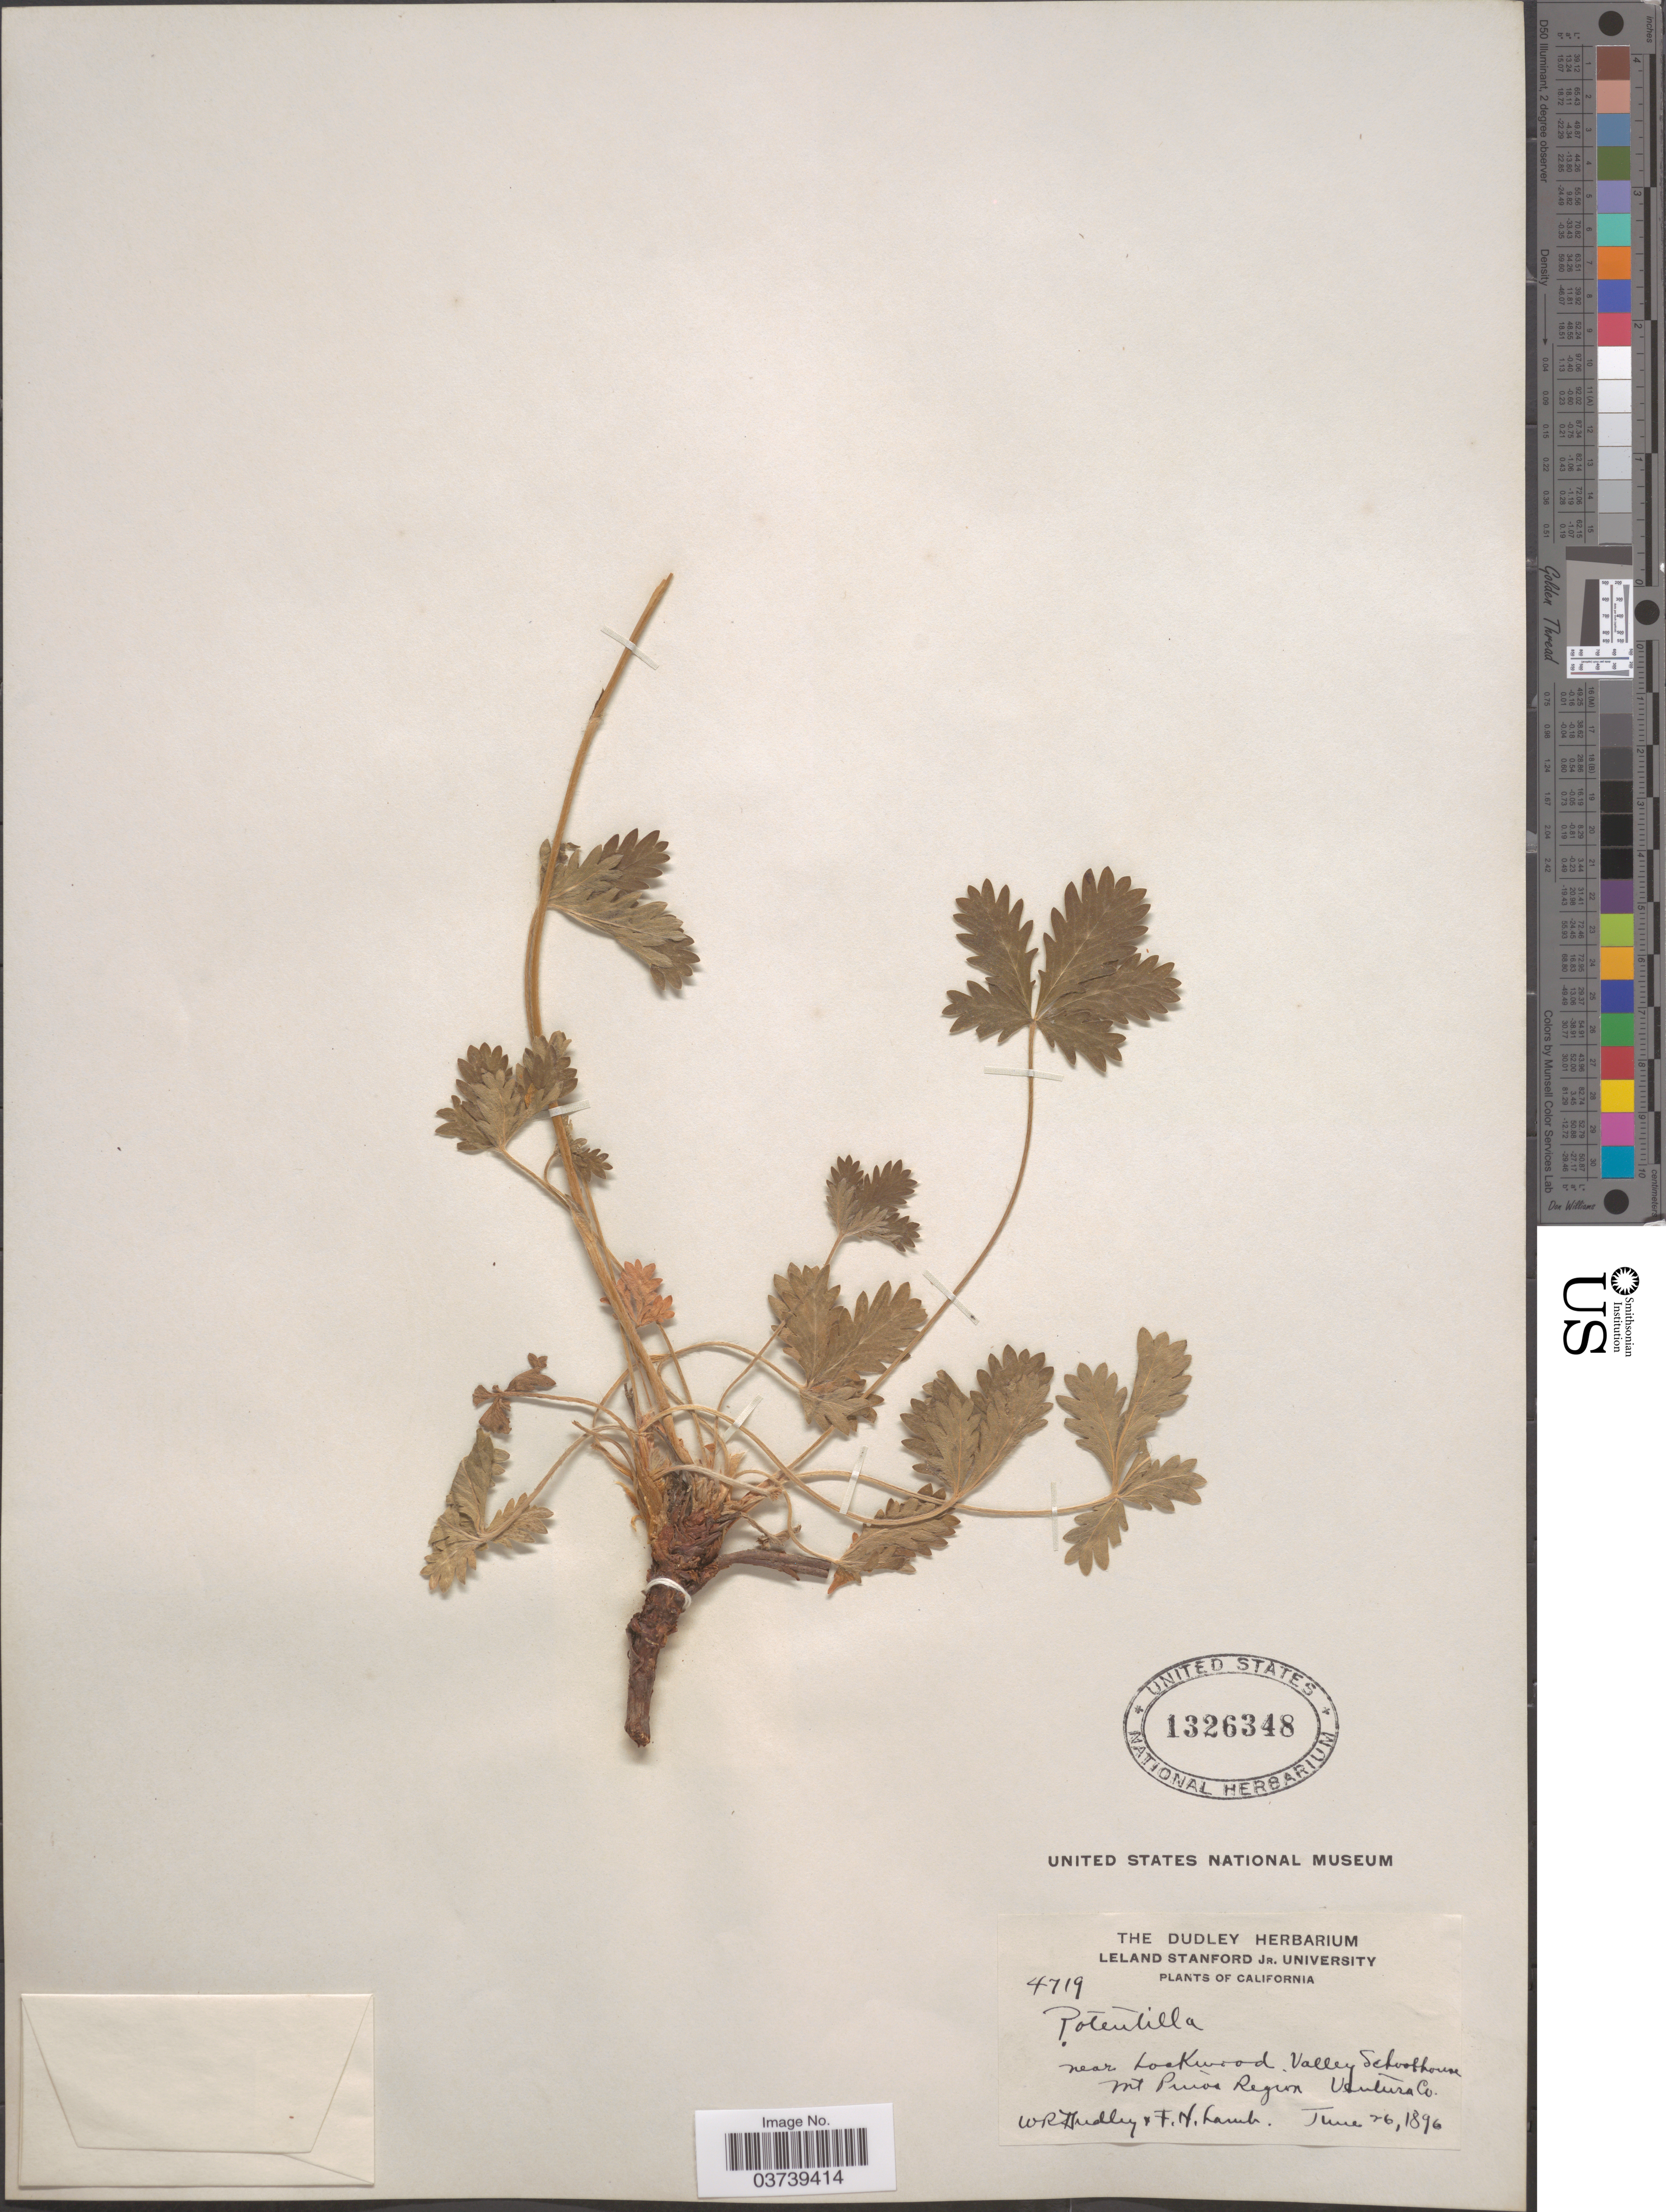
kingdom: Plantae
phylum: Tracheophyta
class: Magnoliopsida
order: Rosales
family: Rosaceae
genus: Potentilla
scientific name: Potentilla sp.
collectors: W. Hudley & F. H. Lamb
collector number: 4719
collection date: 1896-06-26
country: United States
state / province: California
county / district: Ventura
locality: Near Lockwood, Valley Schoolhouse, Mt. Pinos Region, Ventura Co.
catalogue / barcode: US 1326348